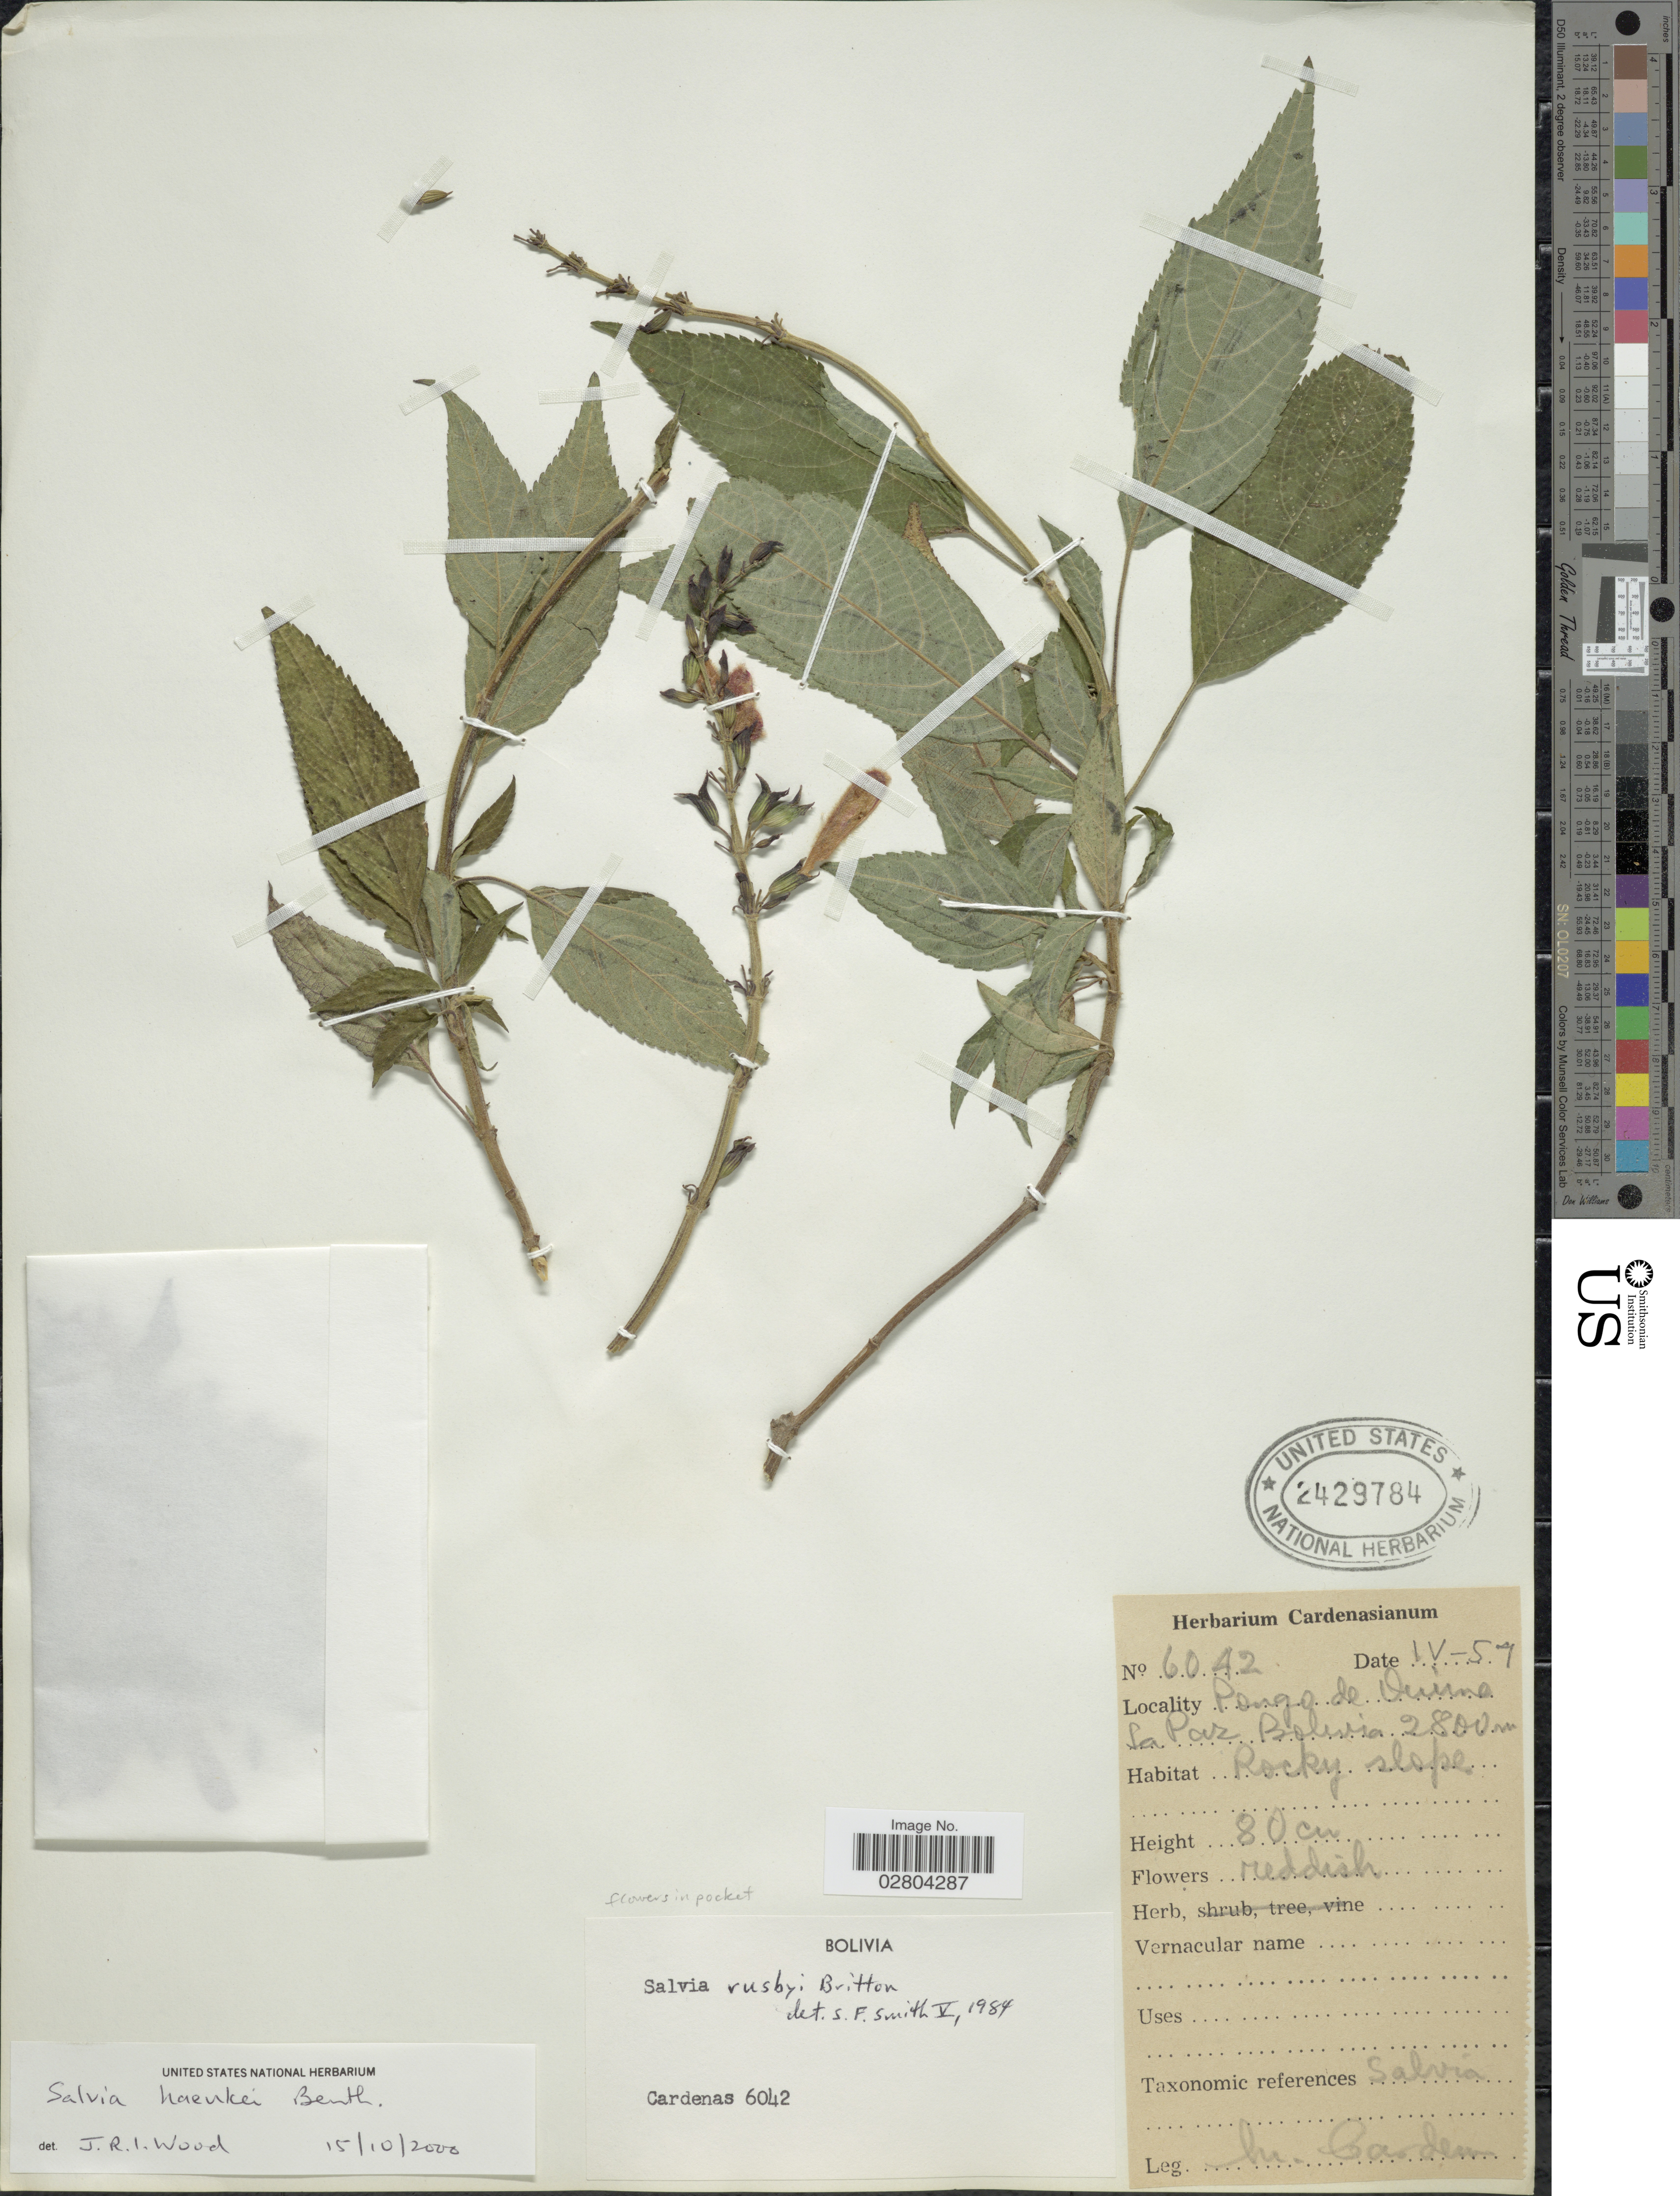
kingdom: Plantae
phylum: Tracheophyta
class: Magnoliopsida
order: Lamiales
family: Lamiaceae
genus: Salvia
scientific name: Salvia haenkei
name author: Benth.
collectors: M. Cárdenas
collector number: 6042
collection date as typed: Transcribed d/m/y: /4/59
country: Bolivia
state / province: La Paz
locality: Pongo de Quina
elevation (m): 2800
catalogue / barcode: US 2429784